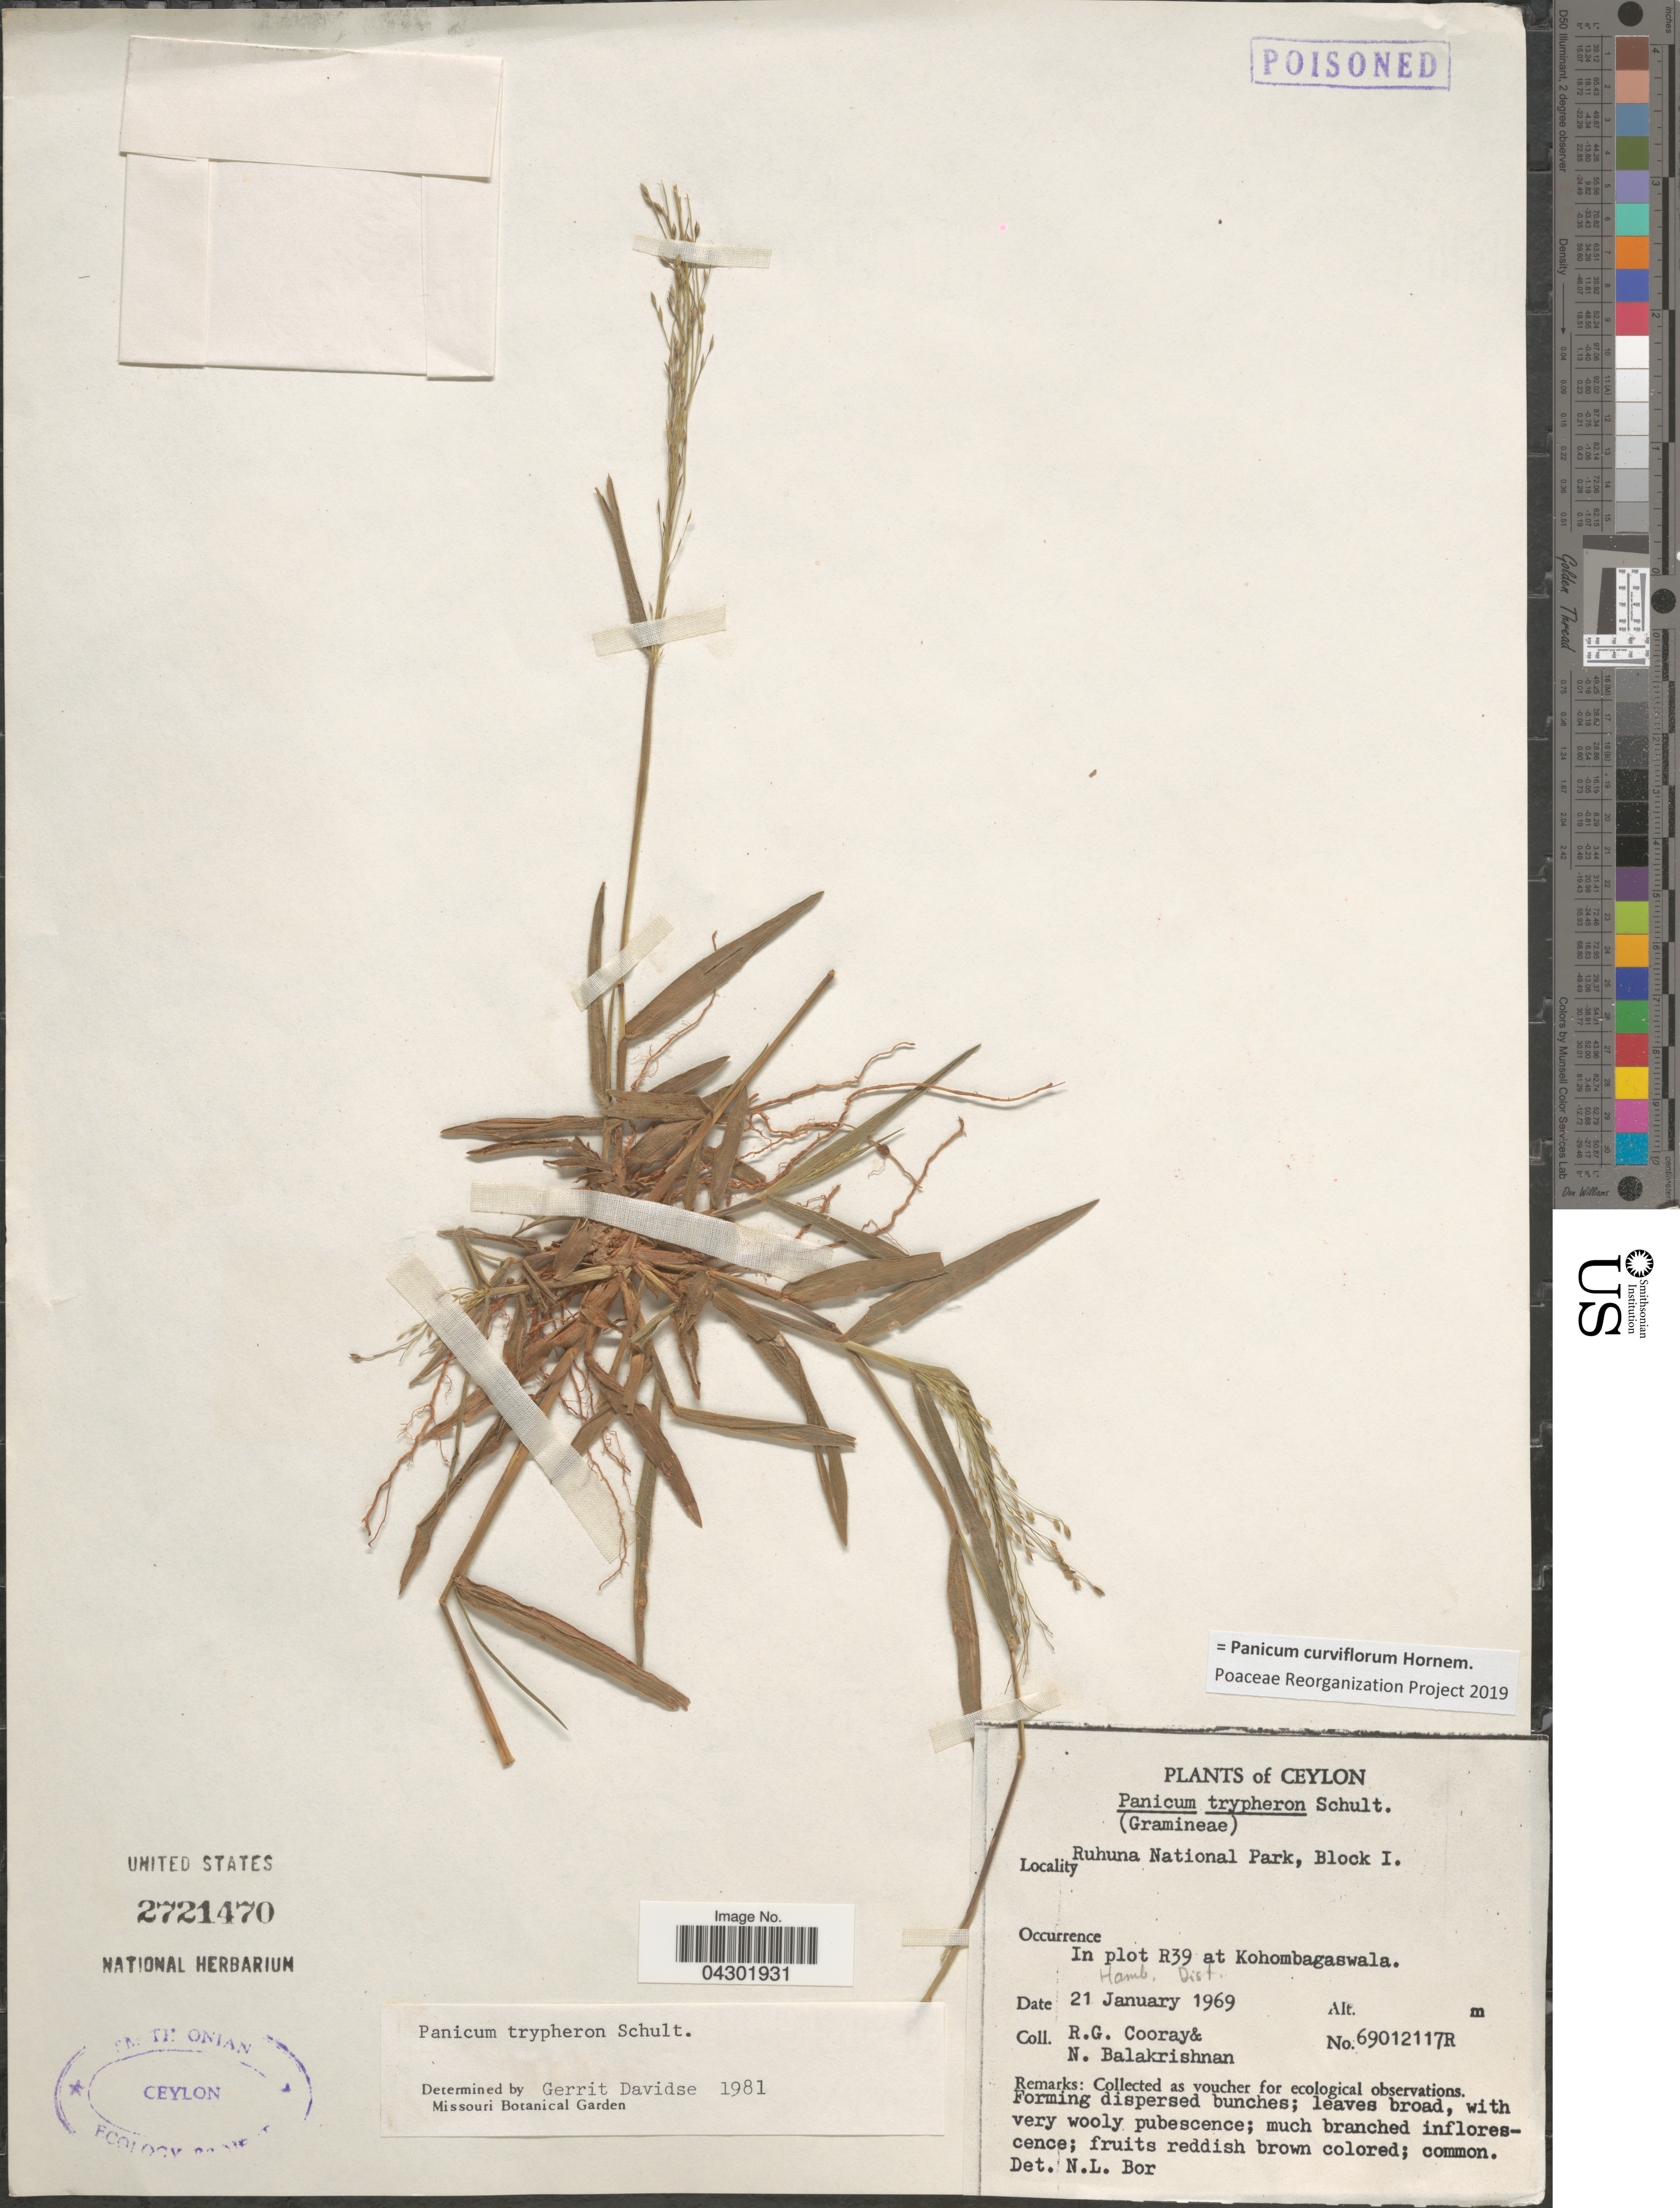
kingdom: Plantae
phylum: Tracheophyta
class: Liliopsida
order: Poales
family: Poaceae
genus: Panicum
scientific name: Panicum curviflorum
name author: Hornem.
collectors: R. Cooray & N. Balakrishnan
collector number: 69012117R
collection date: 1969-01-21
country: Sri Lanka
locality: Ceylon. Ruhuna National Park, Block I. In plot R39 at Kohombagaswala. Hamb. Dist.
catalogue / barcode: US 2721470